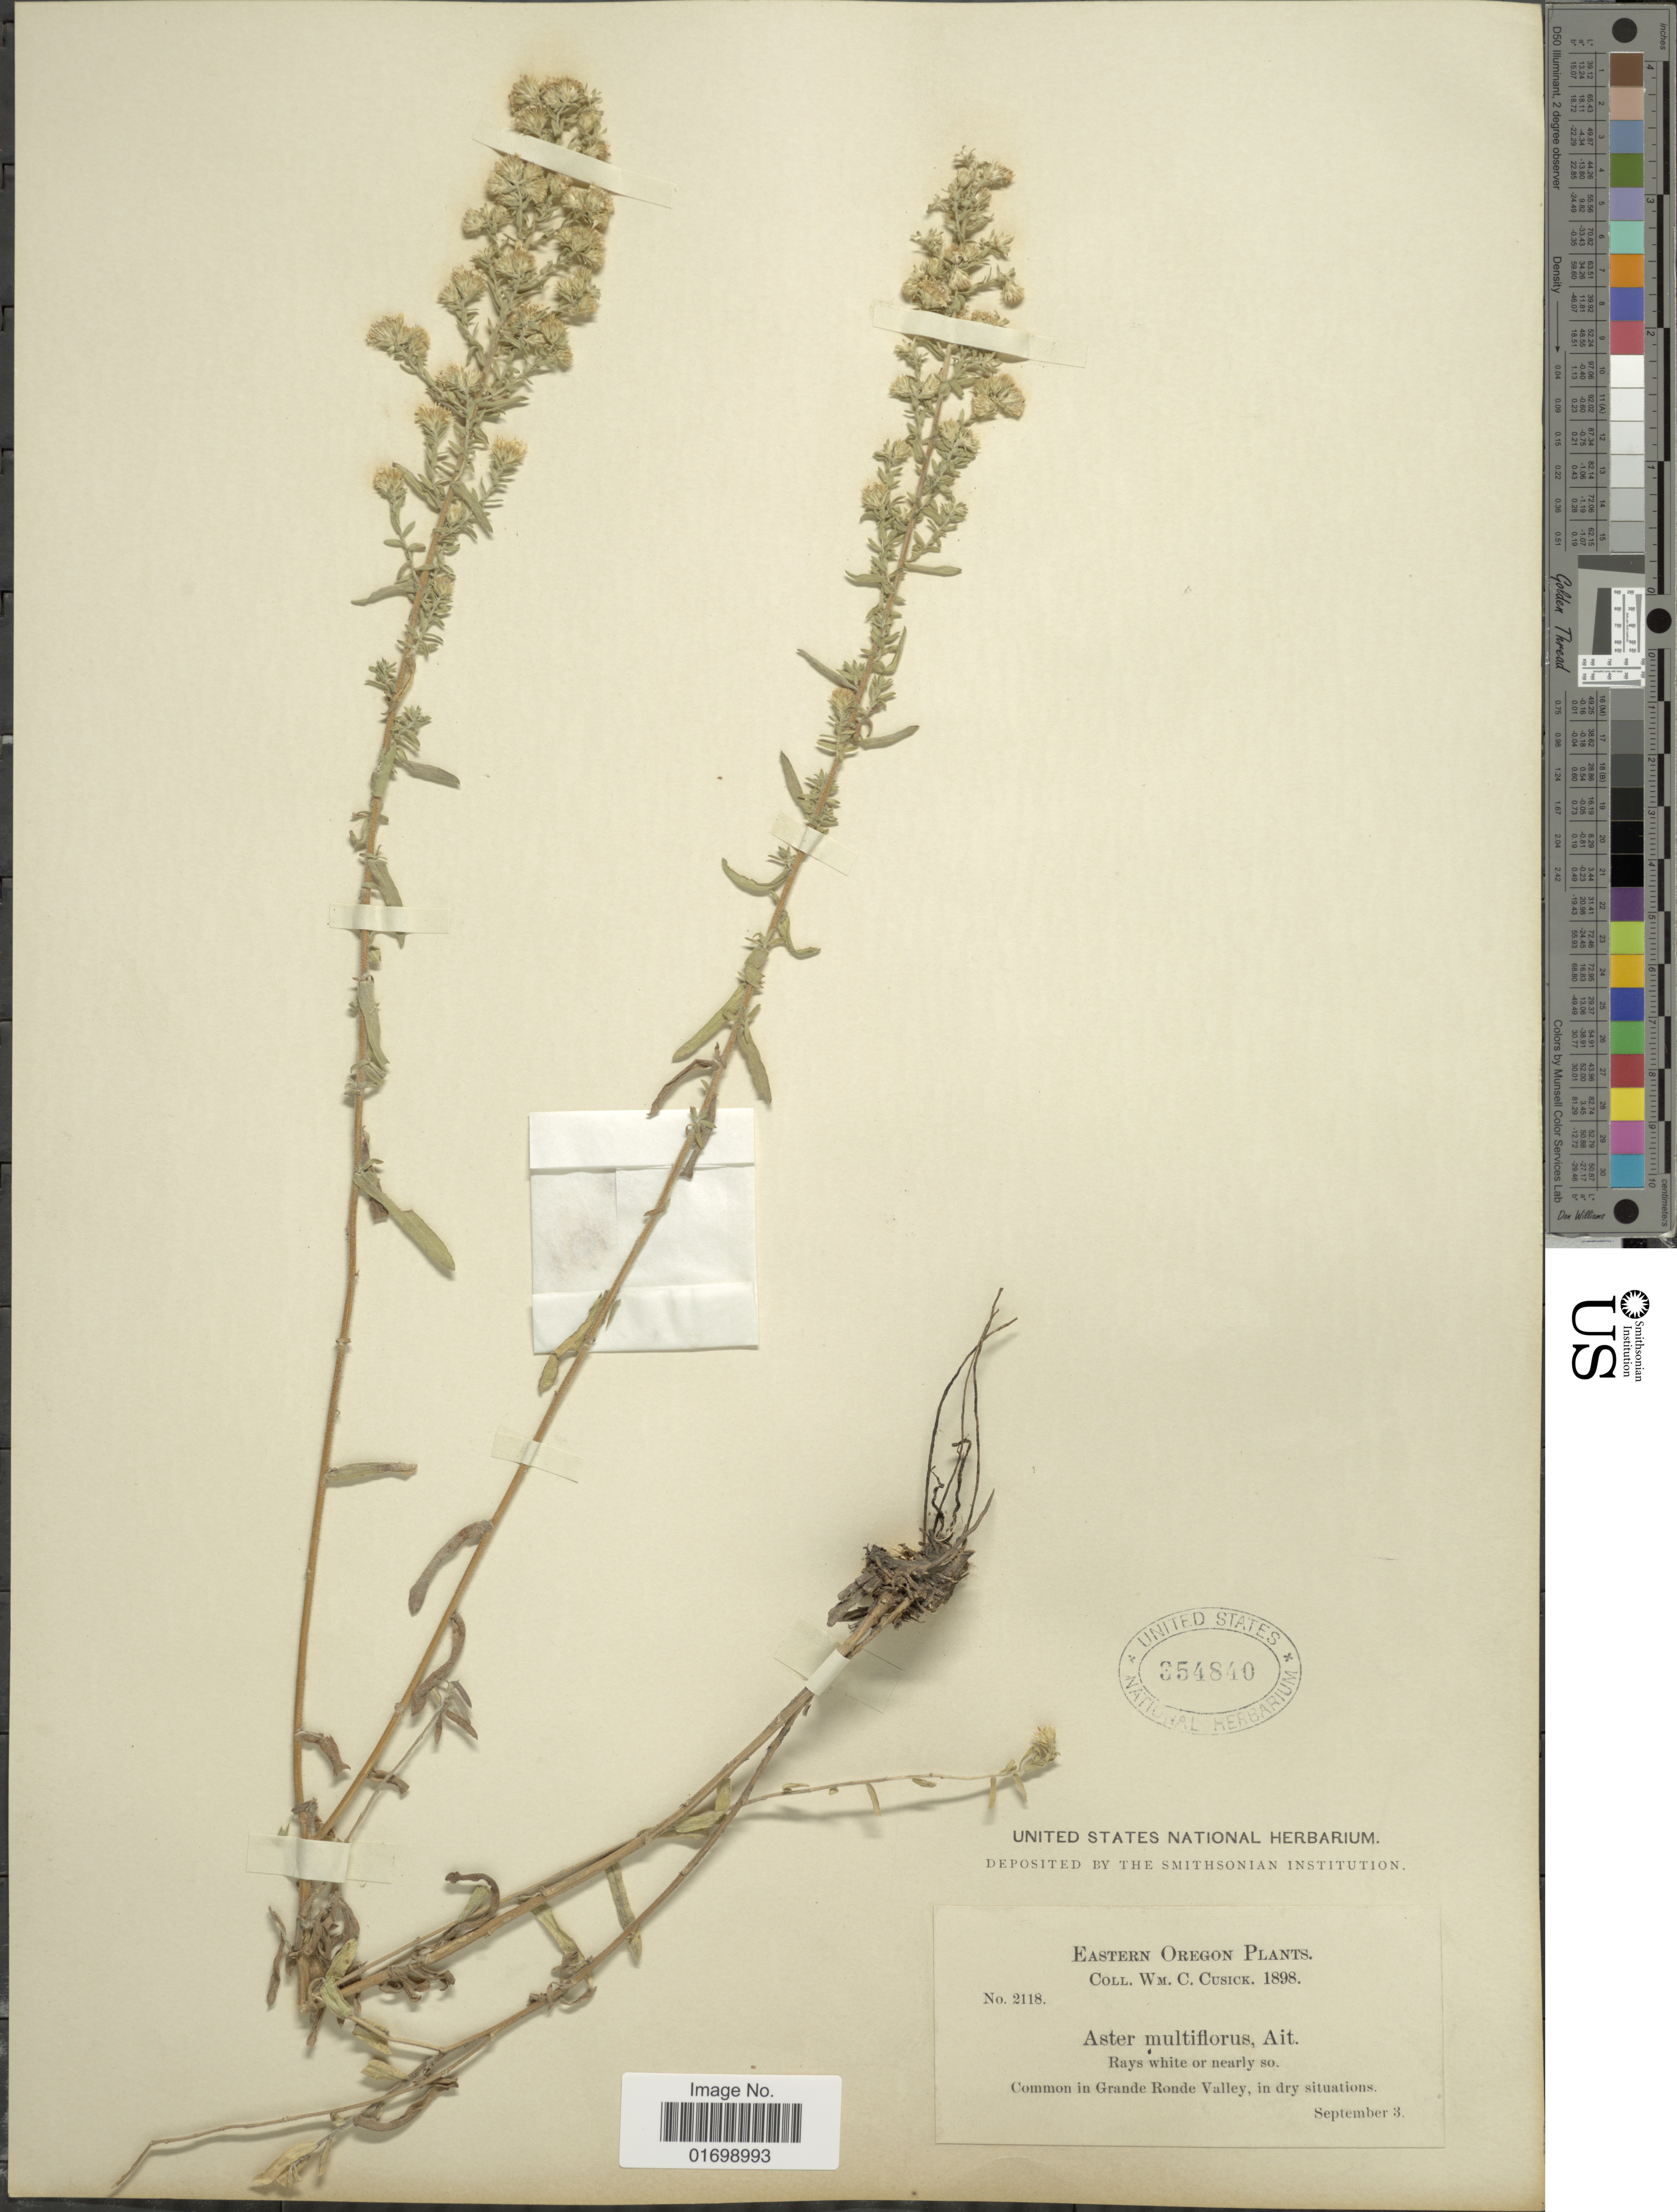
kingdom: Plantae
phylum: Tracheophyta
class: Magnoliopsida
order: Asterales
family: Asteraceae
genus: Symphyotrichum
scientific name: Symphyotrichum ericoides var. prostratum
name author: (Kuntze) G.L. Nesom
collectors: W. C. Cusick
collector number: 2118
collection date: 1898-09-03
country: United States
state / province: Oregon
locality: Eastern Oregon, common in Grand Ronde Valley, in dry situations.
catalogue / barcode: US 354840